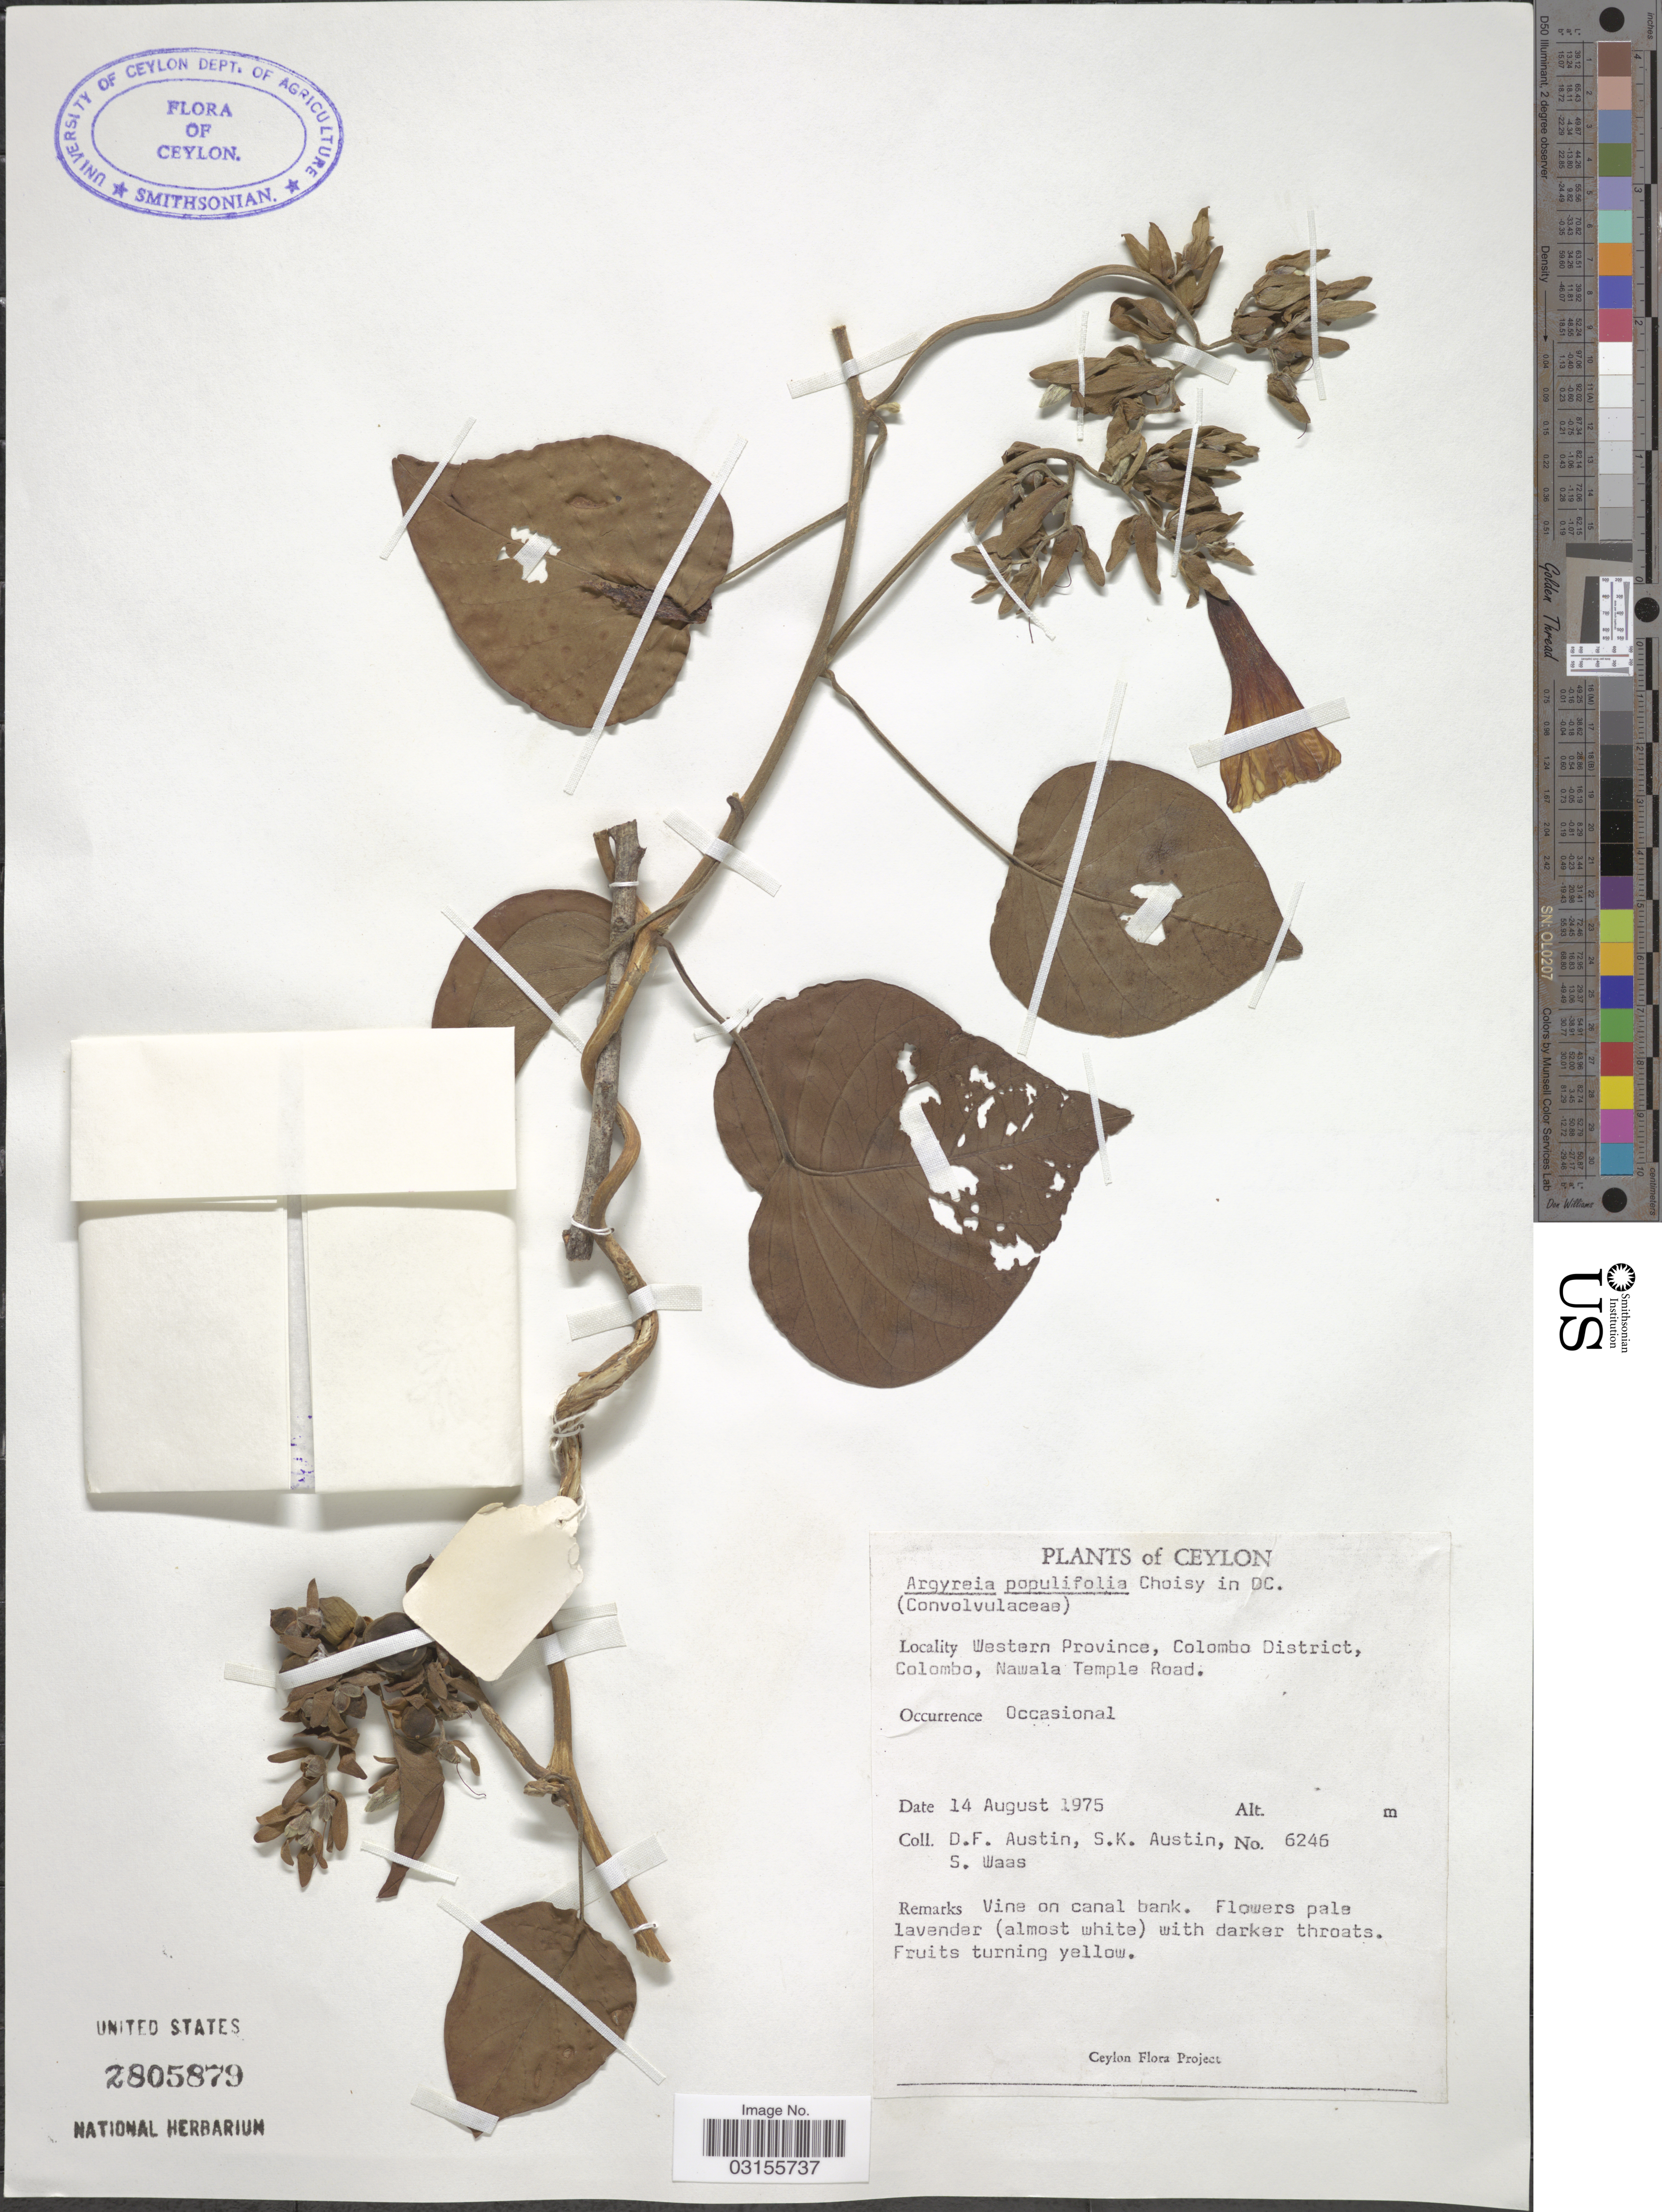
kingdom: Plantae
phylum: Tracheophyta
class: Magnoliopsida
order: Solanales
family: Convolvulaceae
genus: Argyreia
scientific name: Argyreia populifolia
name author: Choisy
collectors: D. Austin, S. Austin & S. Waas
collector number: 6246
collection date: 1975-08-14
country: Sri Lanka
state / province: Western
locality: Ceylon. Colombo District, Colombo, Nawala Temple Road.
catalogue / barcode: US 2805879